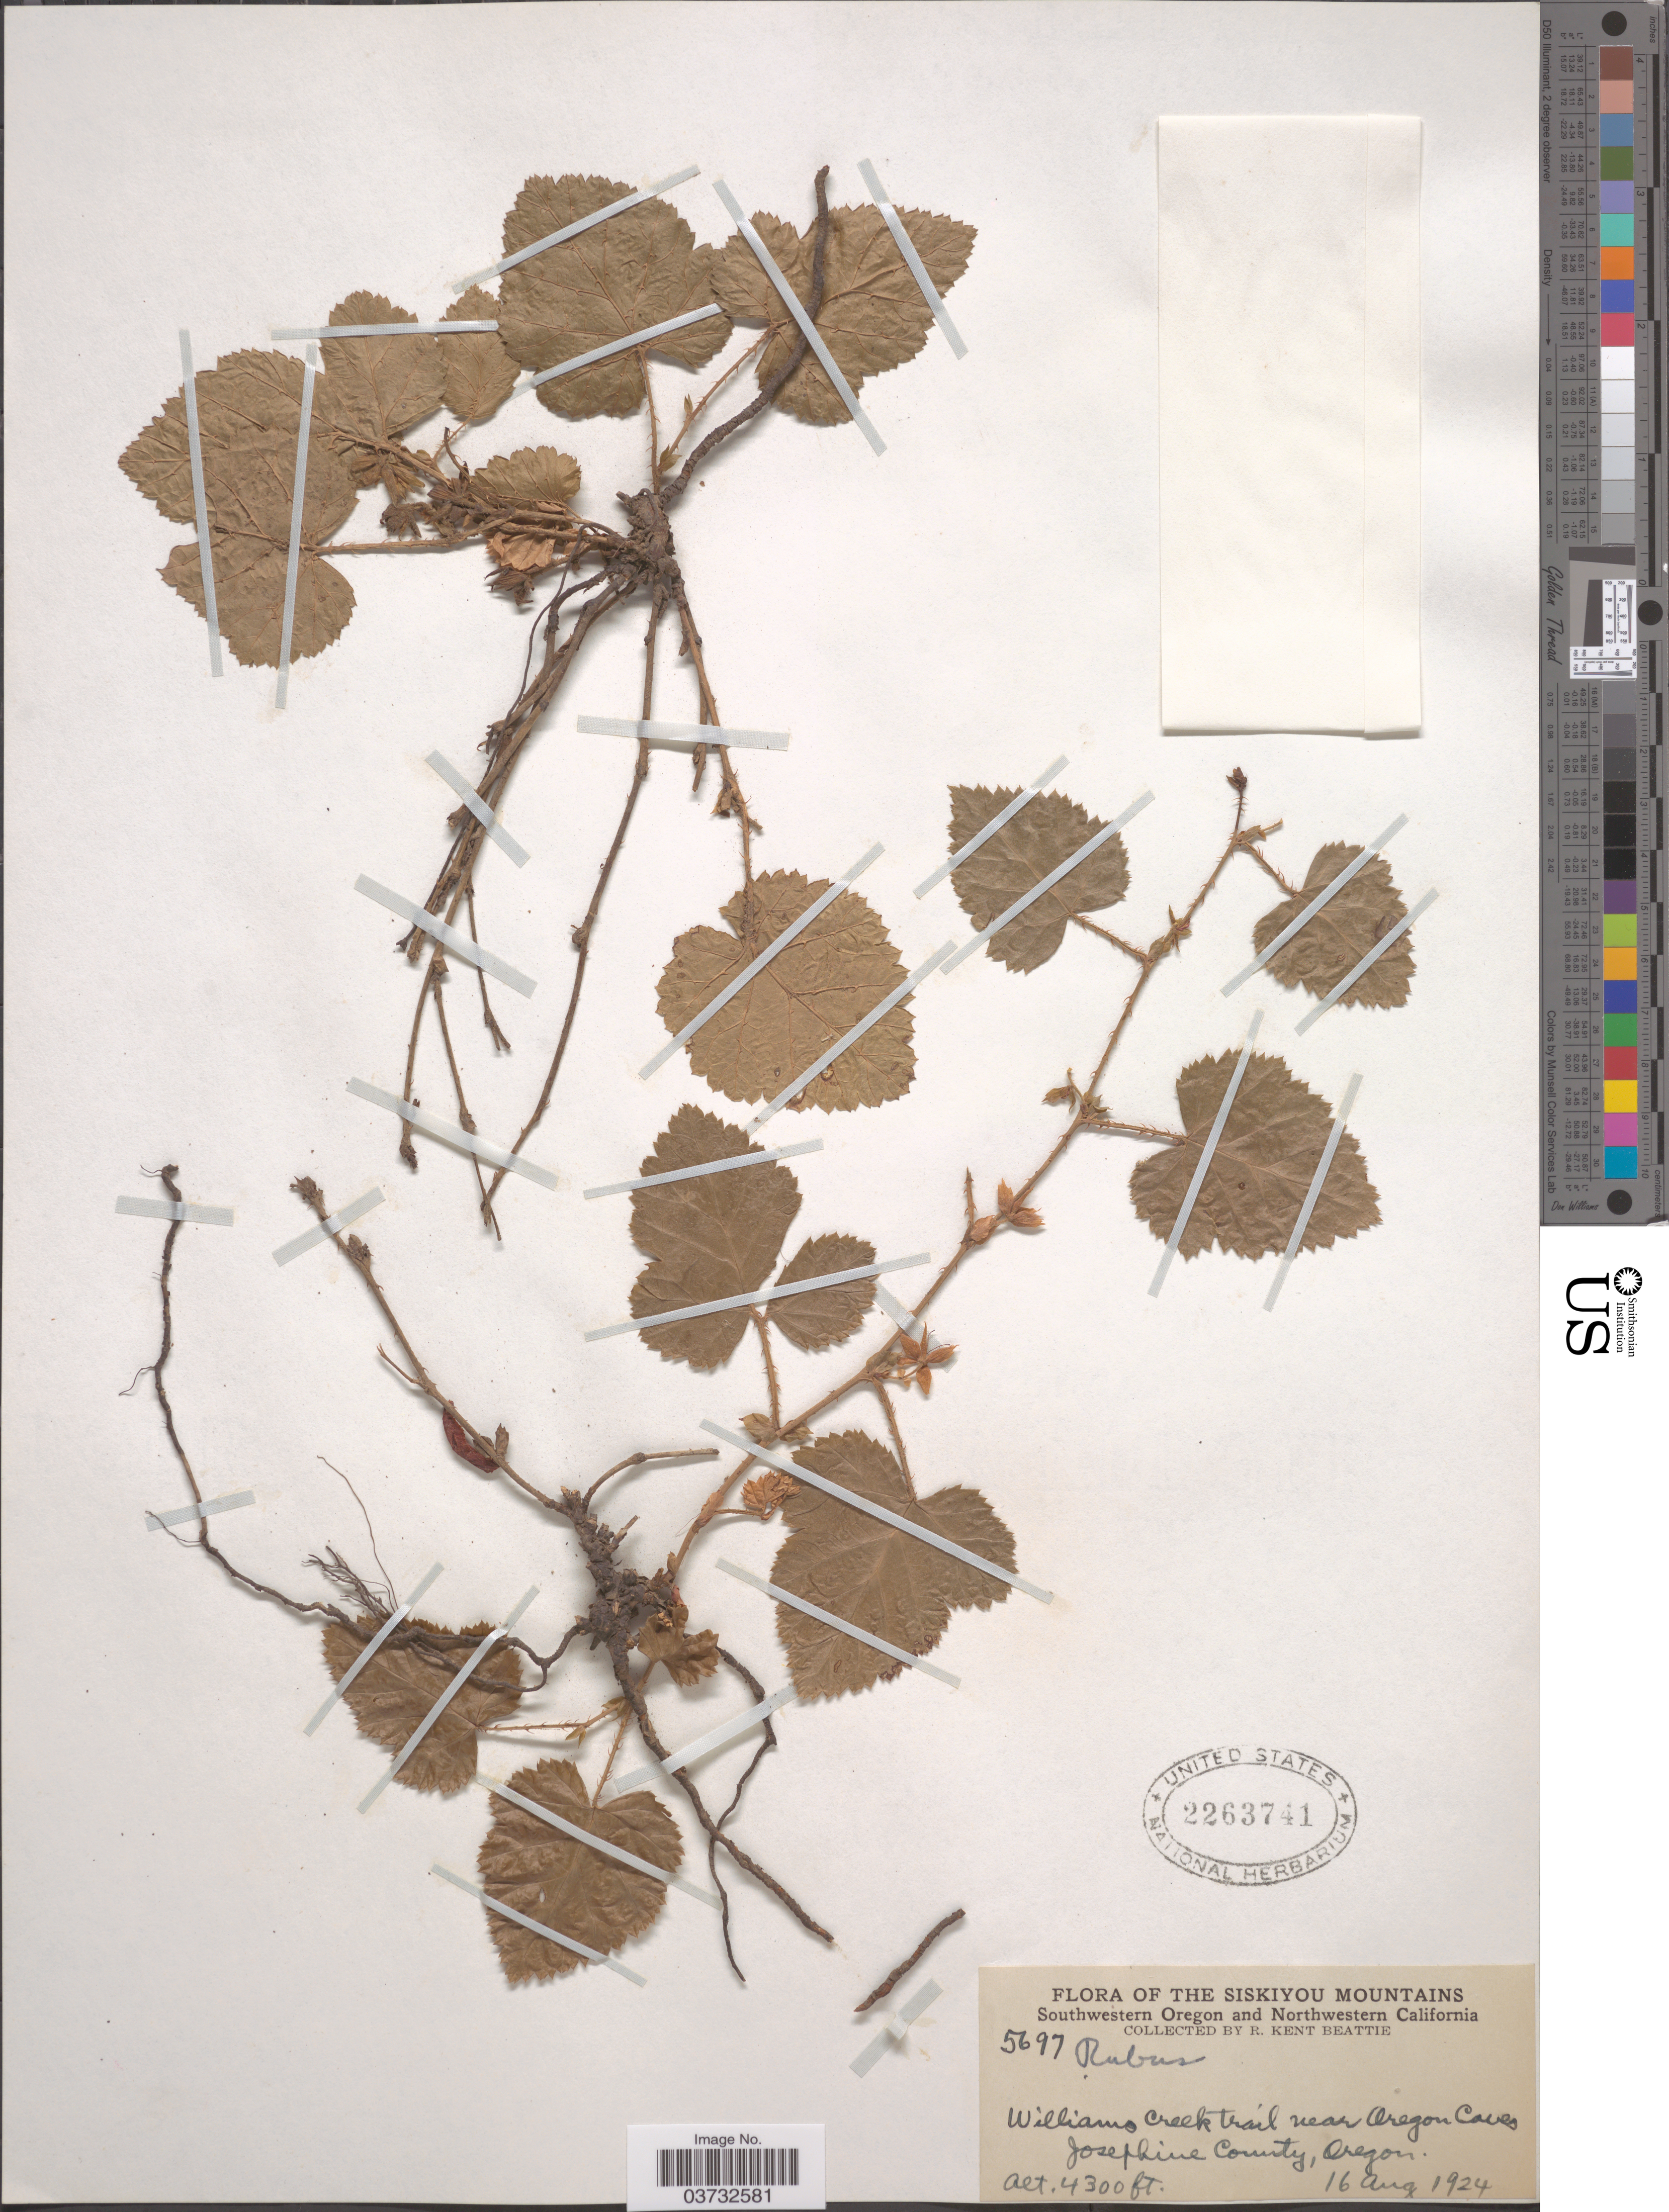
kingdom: Plantae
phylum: Tracheophyta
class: Magnoliopsida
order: Rosales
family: Rosaceae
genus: Rubus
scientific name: Rubus sp.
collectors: R. K. Beattie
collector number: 5697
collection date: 1924-08-16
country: United States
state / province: Oregon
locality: Siskiyou Mountains. Southwestern Oregon. Williams Creek trail near Oregon Caves. Josephine County.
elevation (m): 1311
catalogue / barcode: US 2263741